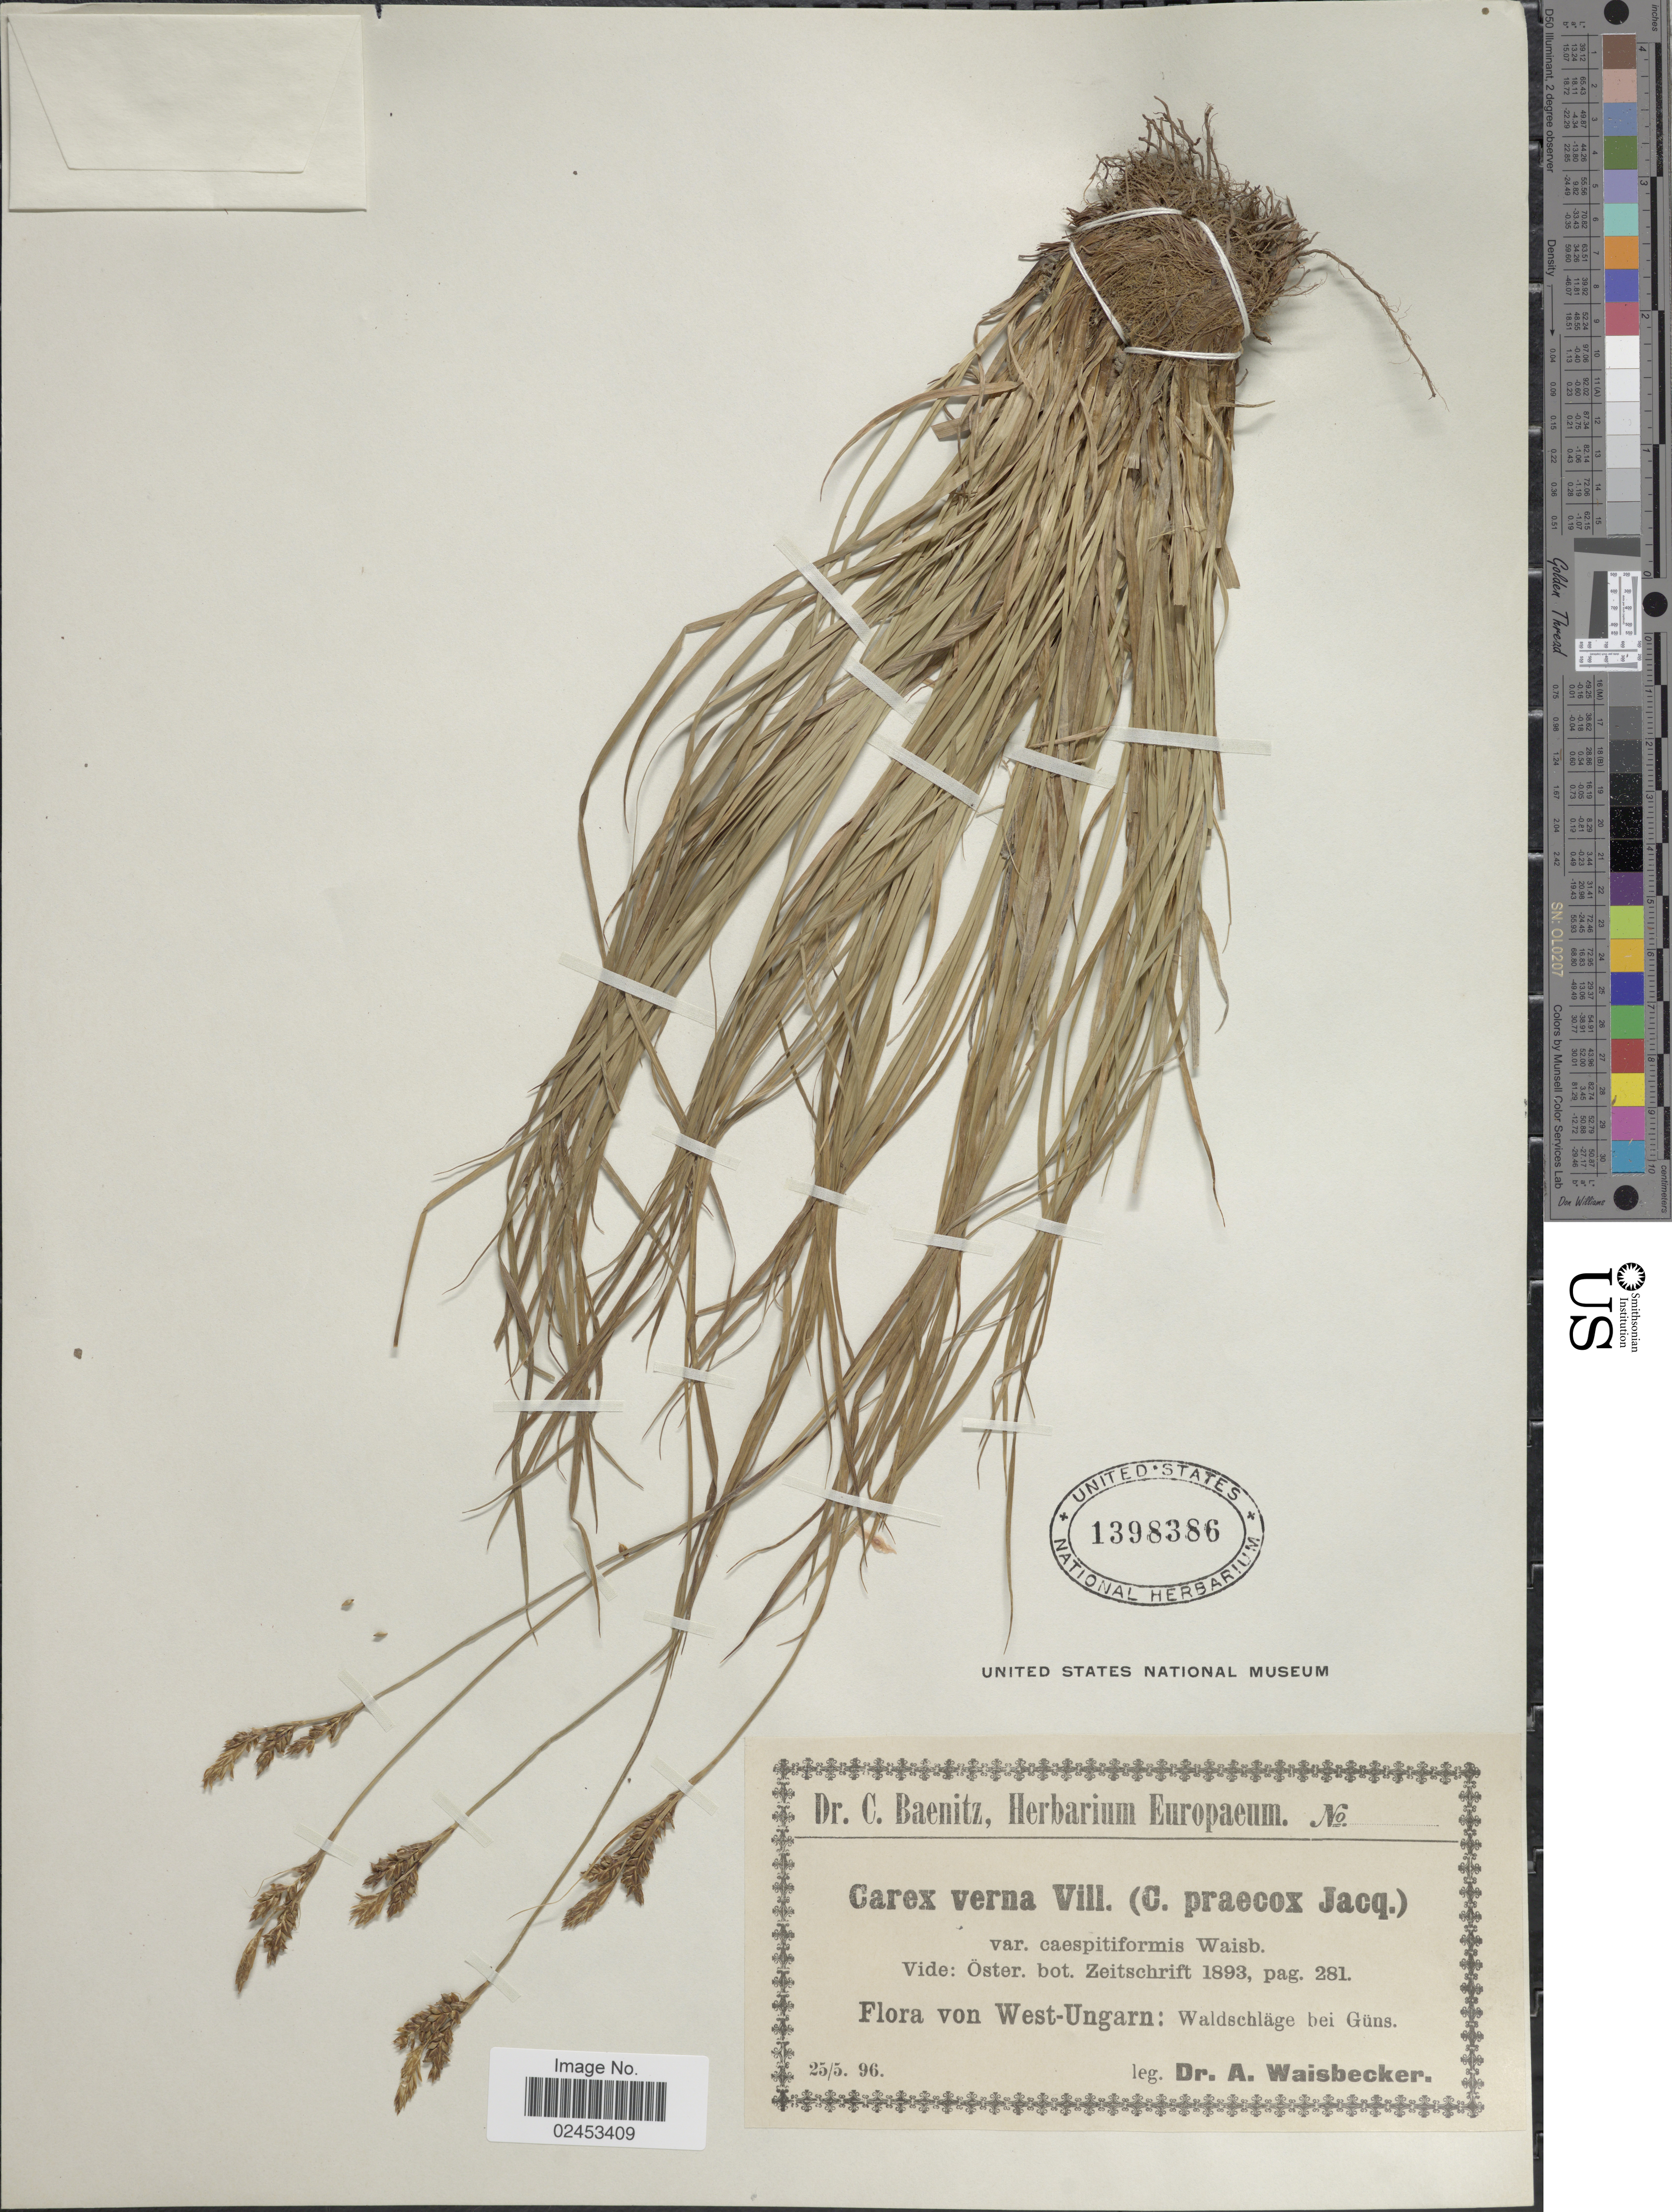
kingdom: Plantae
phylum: Tracheophyta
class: Liliopsida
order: Poales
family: Cyperaceae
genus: Carex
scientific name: Carex caryophyllea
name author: Latourr.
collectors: A. Waisbecker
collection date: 1896-05-25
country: Hungary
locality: West-Ungarn: Waldschläge bei Güns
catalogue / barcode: US 1398386